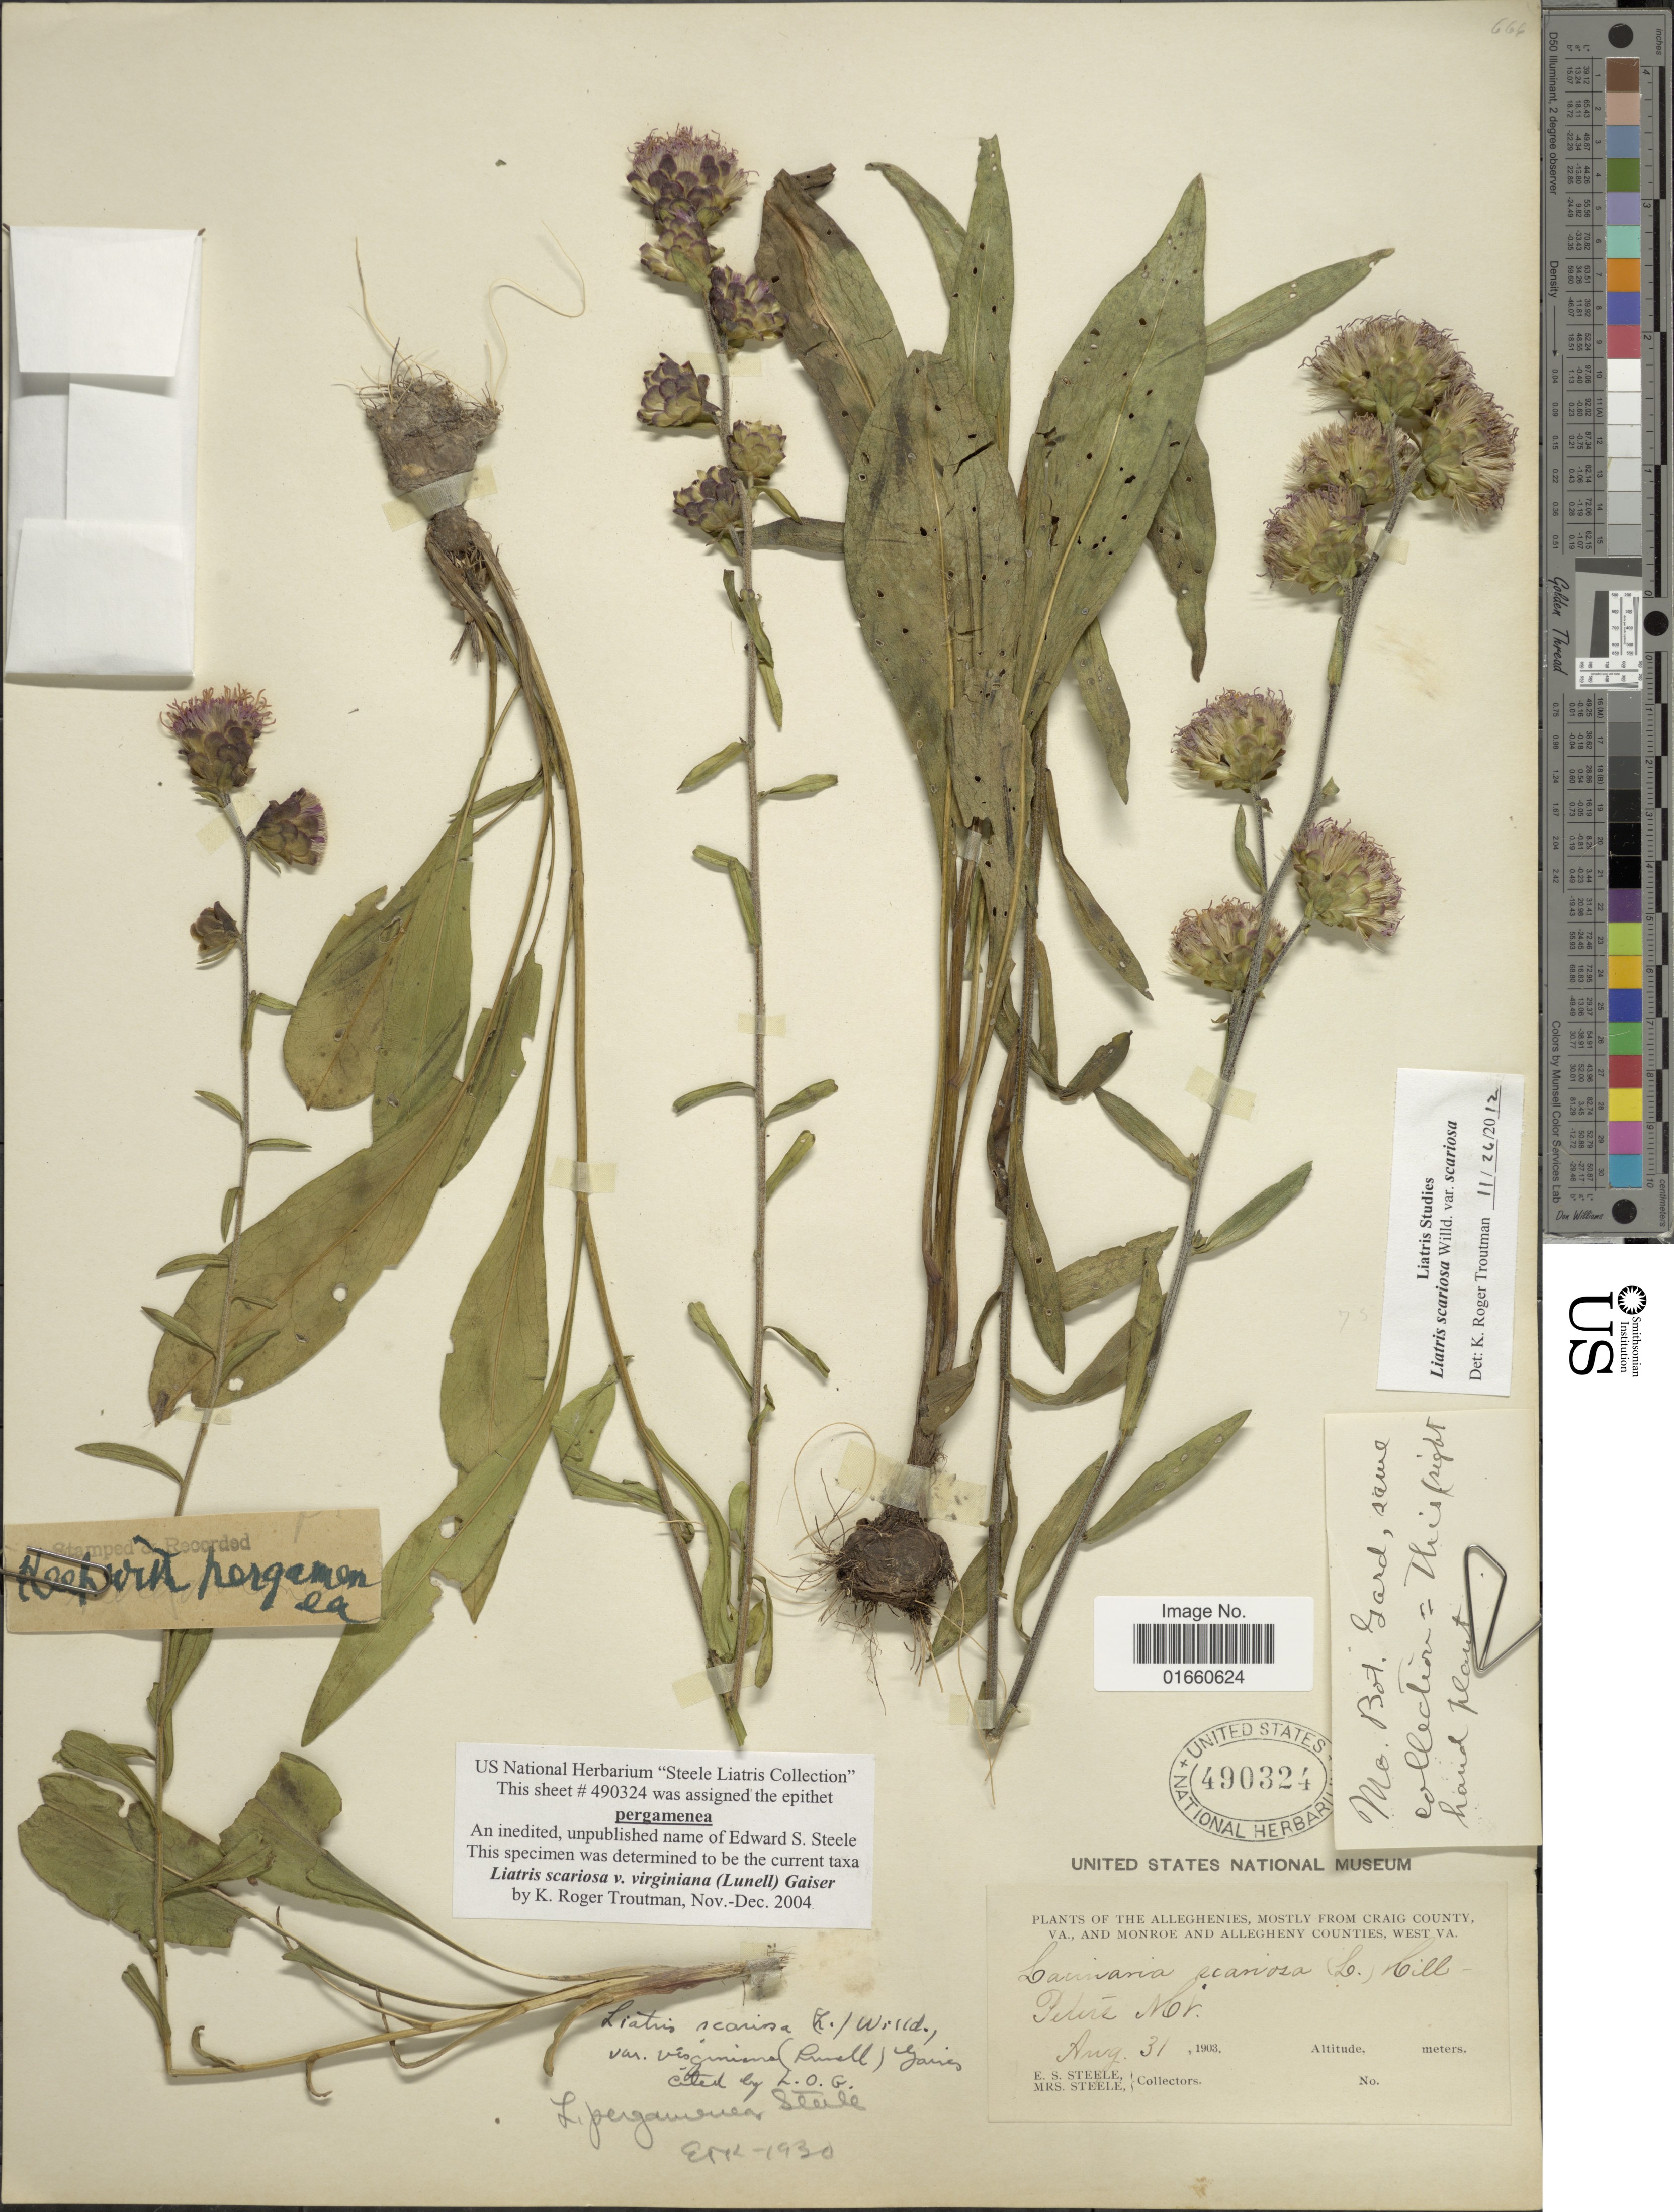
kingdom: Plantae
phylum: Tracheophyta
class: Magnoliopsida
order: Asterales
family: Asteraceae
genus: Liatris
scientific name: Liatris scariosa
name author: (L.) Willd.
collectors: E. Steele & Mrs. E. S. Steele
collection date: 1903-08-31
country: United States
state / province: Virginia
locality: The Alleghenies, mostly from Craig County, VA, and Monroe and Allegheny Counties, West VA.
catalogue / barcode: US 490324